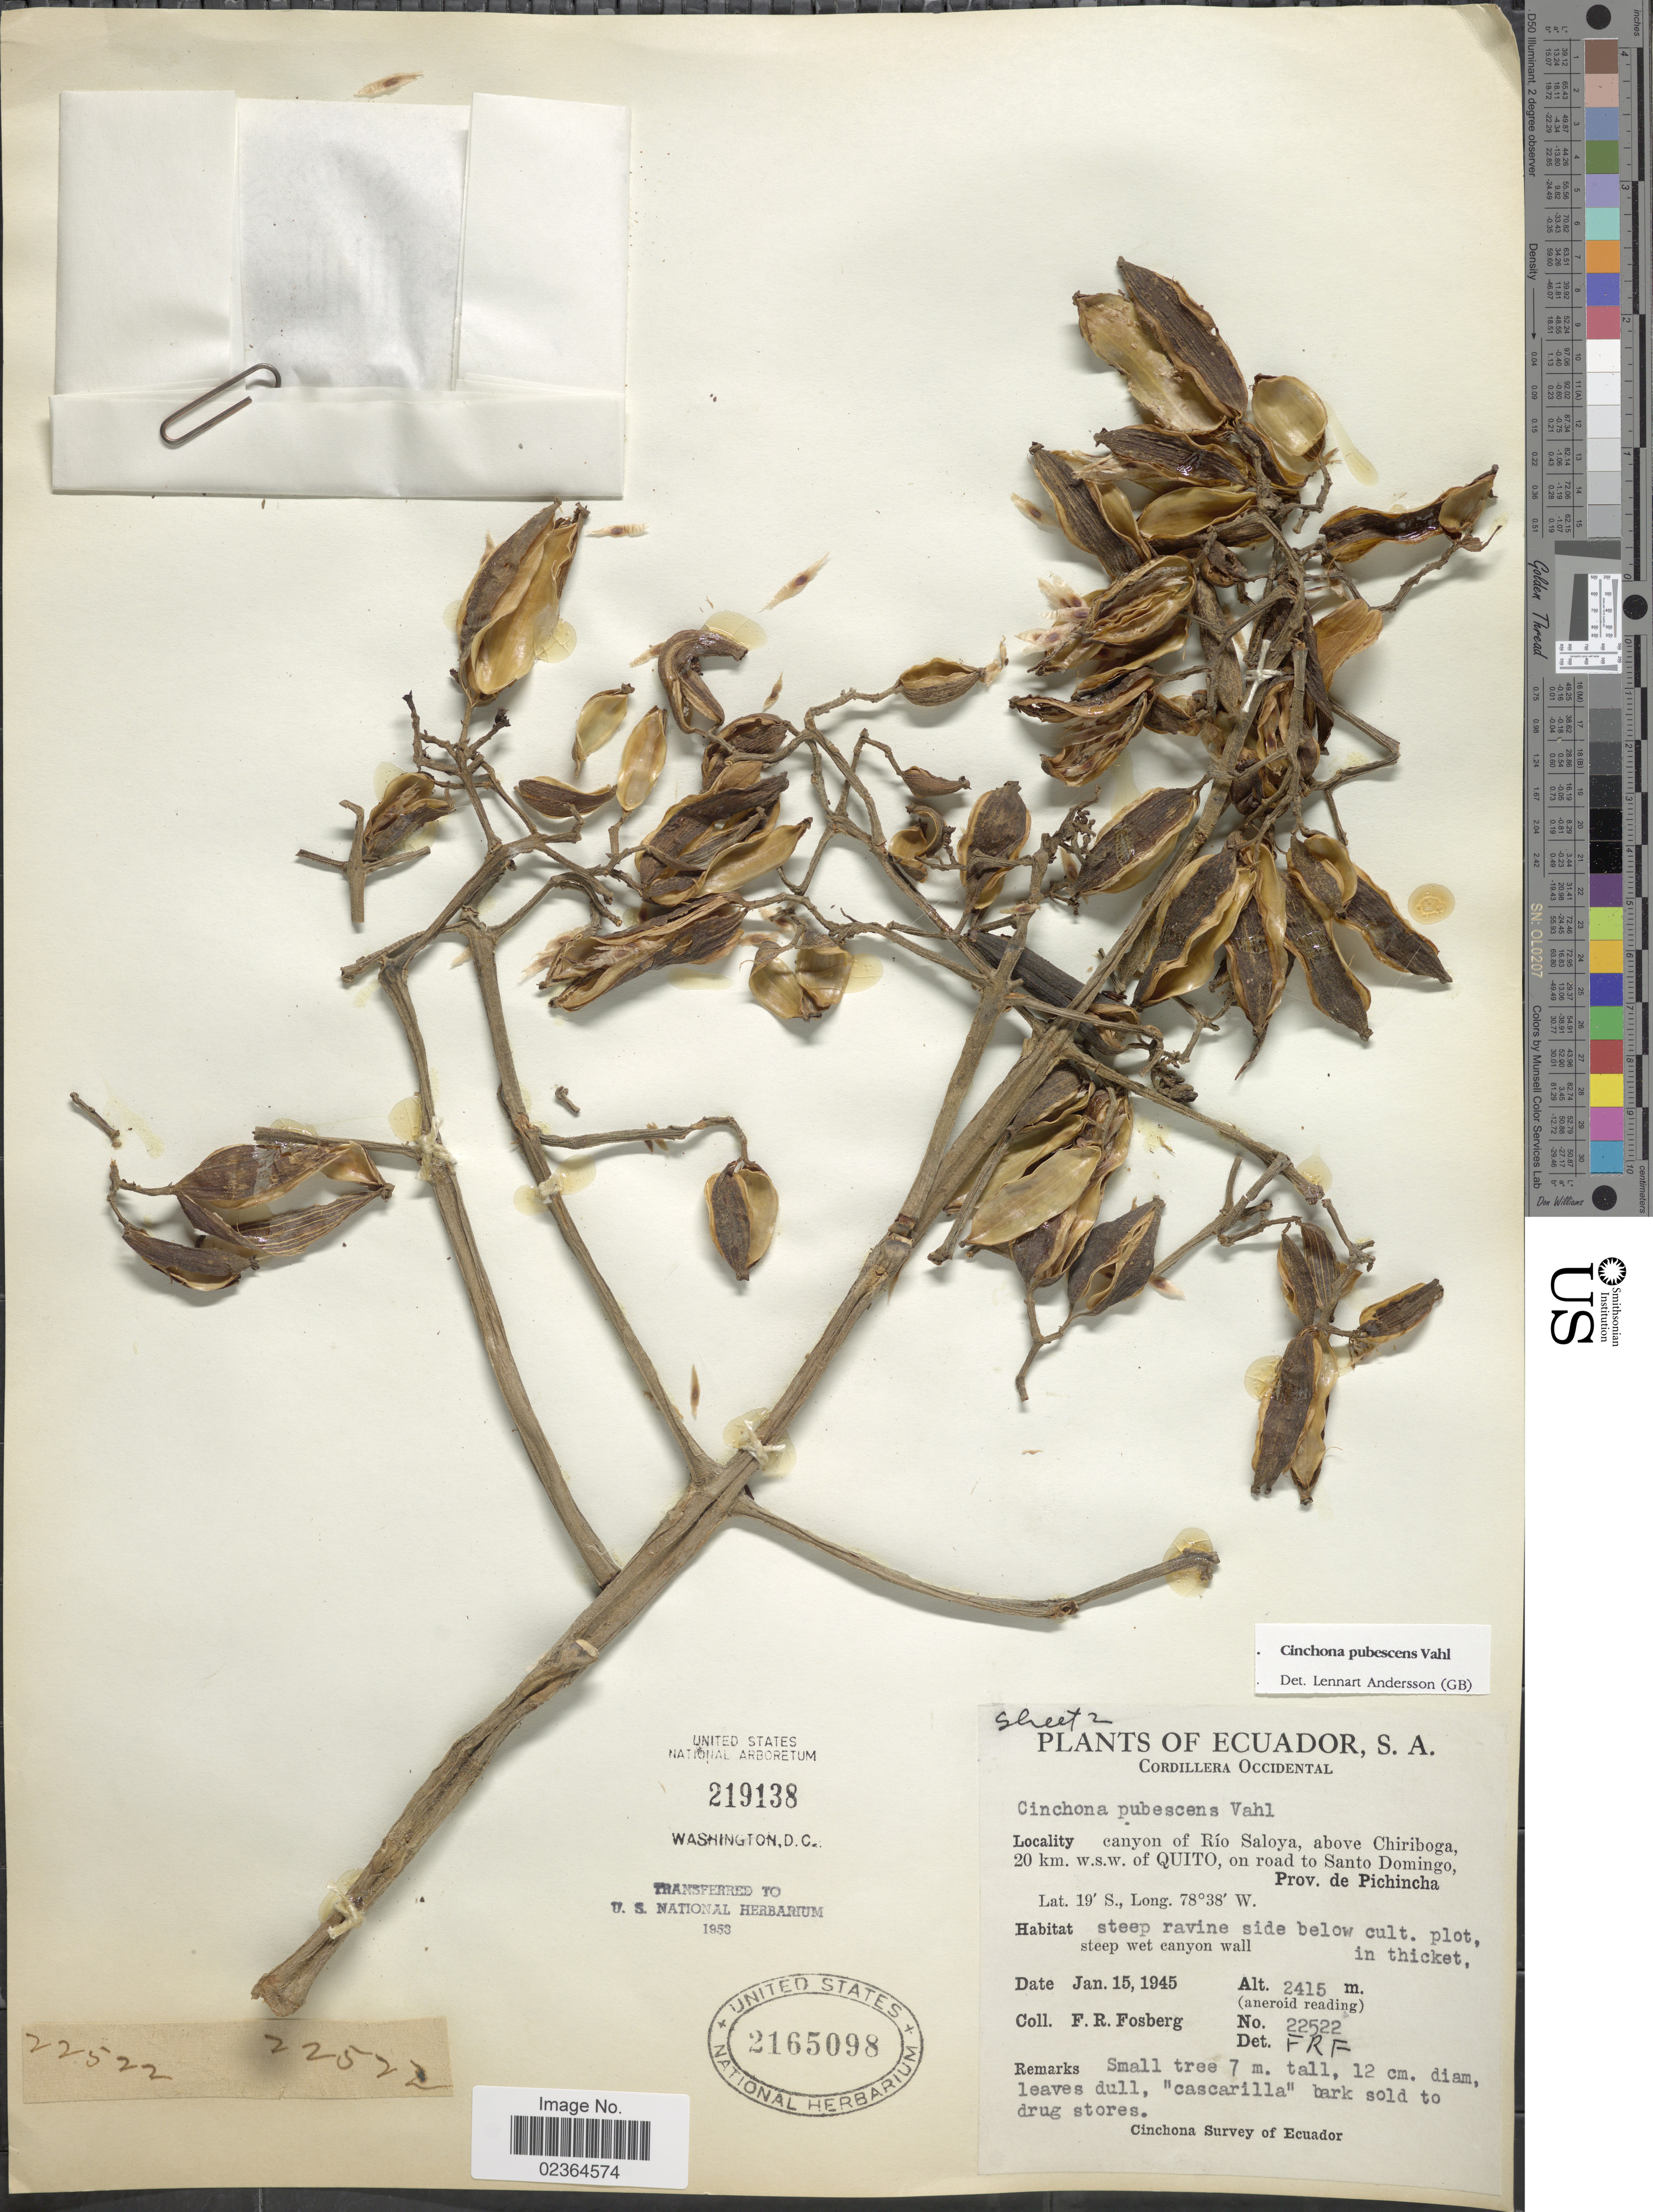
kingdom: Plantae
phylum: Tracheophyta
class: Magnoliopsida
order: Gentianales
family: Rubiaceae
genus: Cinchona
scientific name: Cinchona pubescens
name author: Vahl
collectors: F. R. Fosberg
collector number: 22522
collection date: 1945-01-15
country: Ecuador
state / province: Pichincha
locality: Cordillera Occidental. canyon of Río Saloya, above Chiriboga, 20 km. w.s.w. of Quito, on road to Santo Domingo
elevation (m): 2415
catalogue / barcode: US 2165098